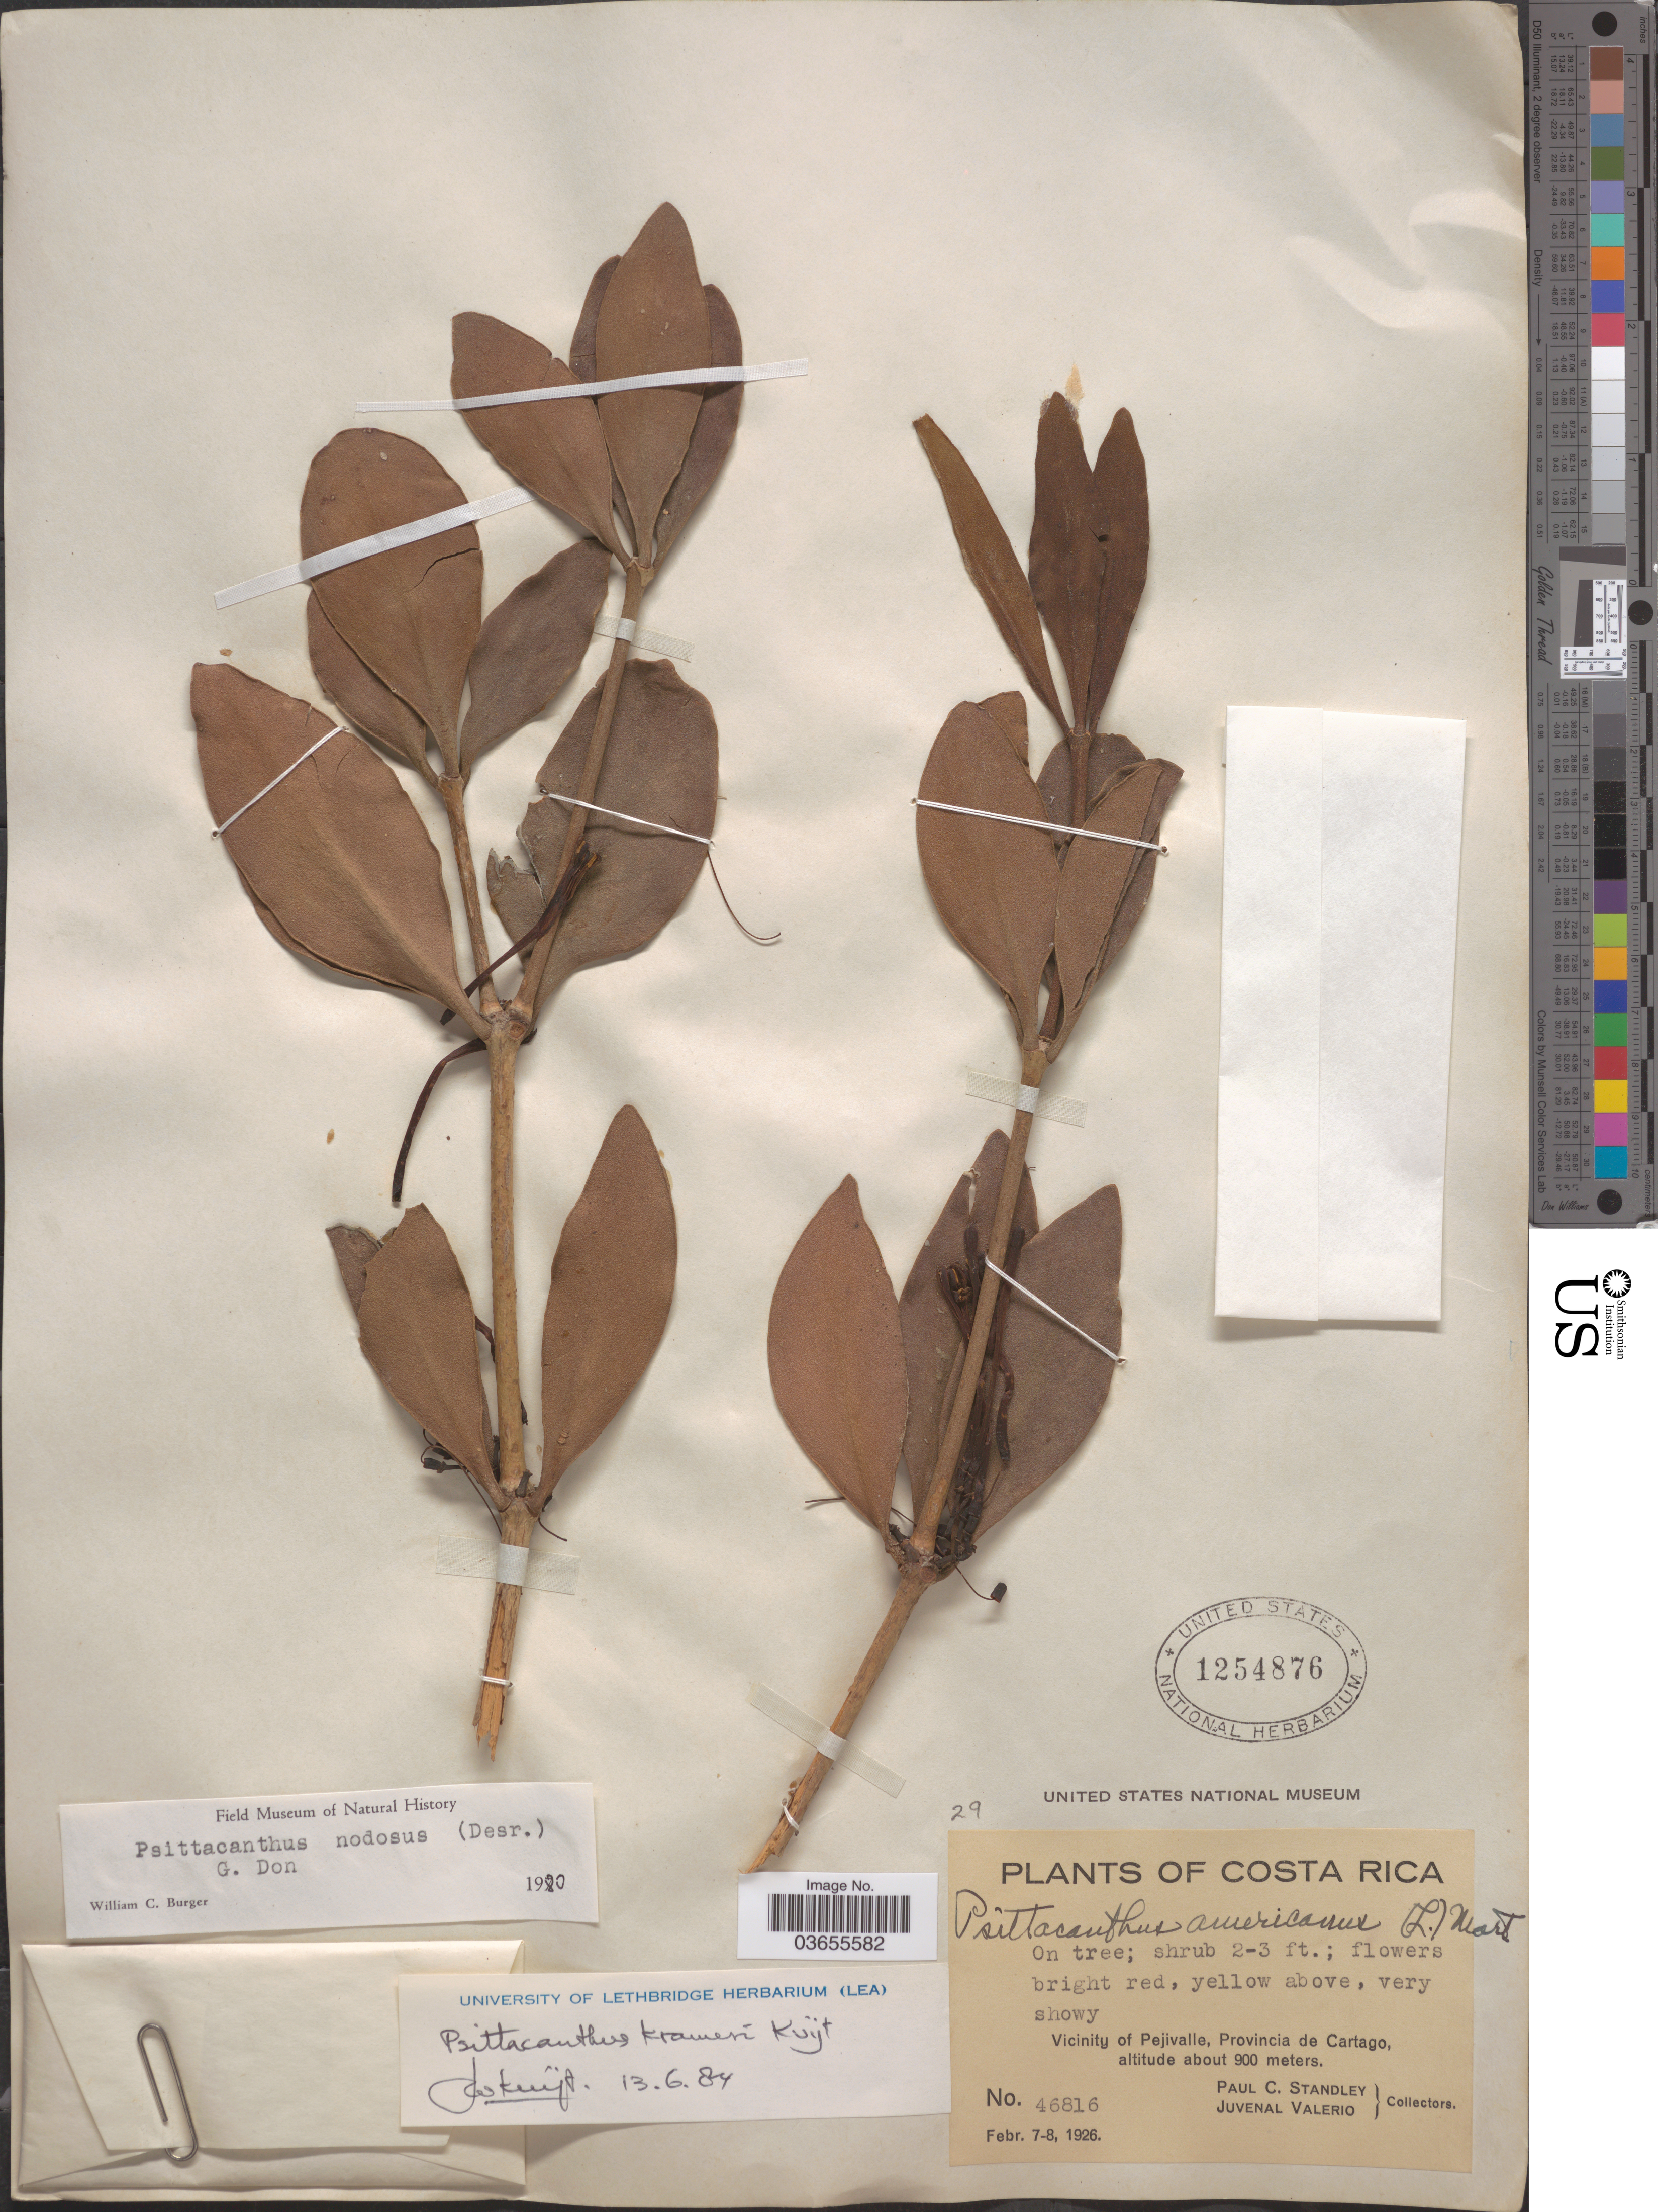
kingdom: Plantae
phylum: Tracheophyta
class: Magnoliopsida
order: Santalales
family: Loranthaceae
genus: Psittacanthus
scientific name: Psittacanthus krameri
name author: Kuijt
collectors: P. C. Standley & J. Valerio R.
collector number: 46816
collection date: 1926-02-07/1926-02-08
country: Costa Rica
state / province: Cartago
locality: Vicinity of Pejivalle.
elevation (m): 900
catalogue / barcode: US 1254876